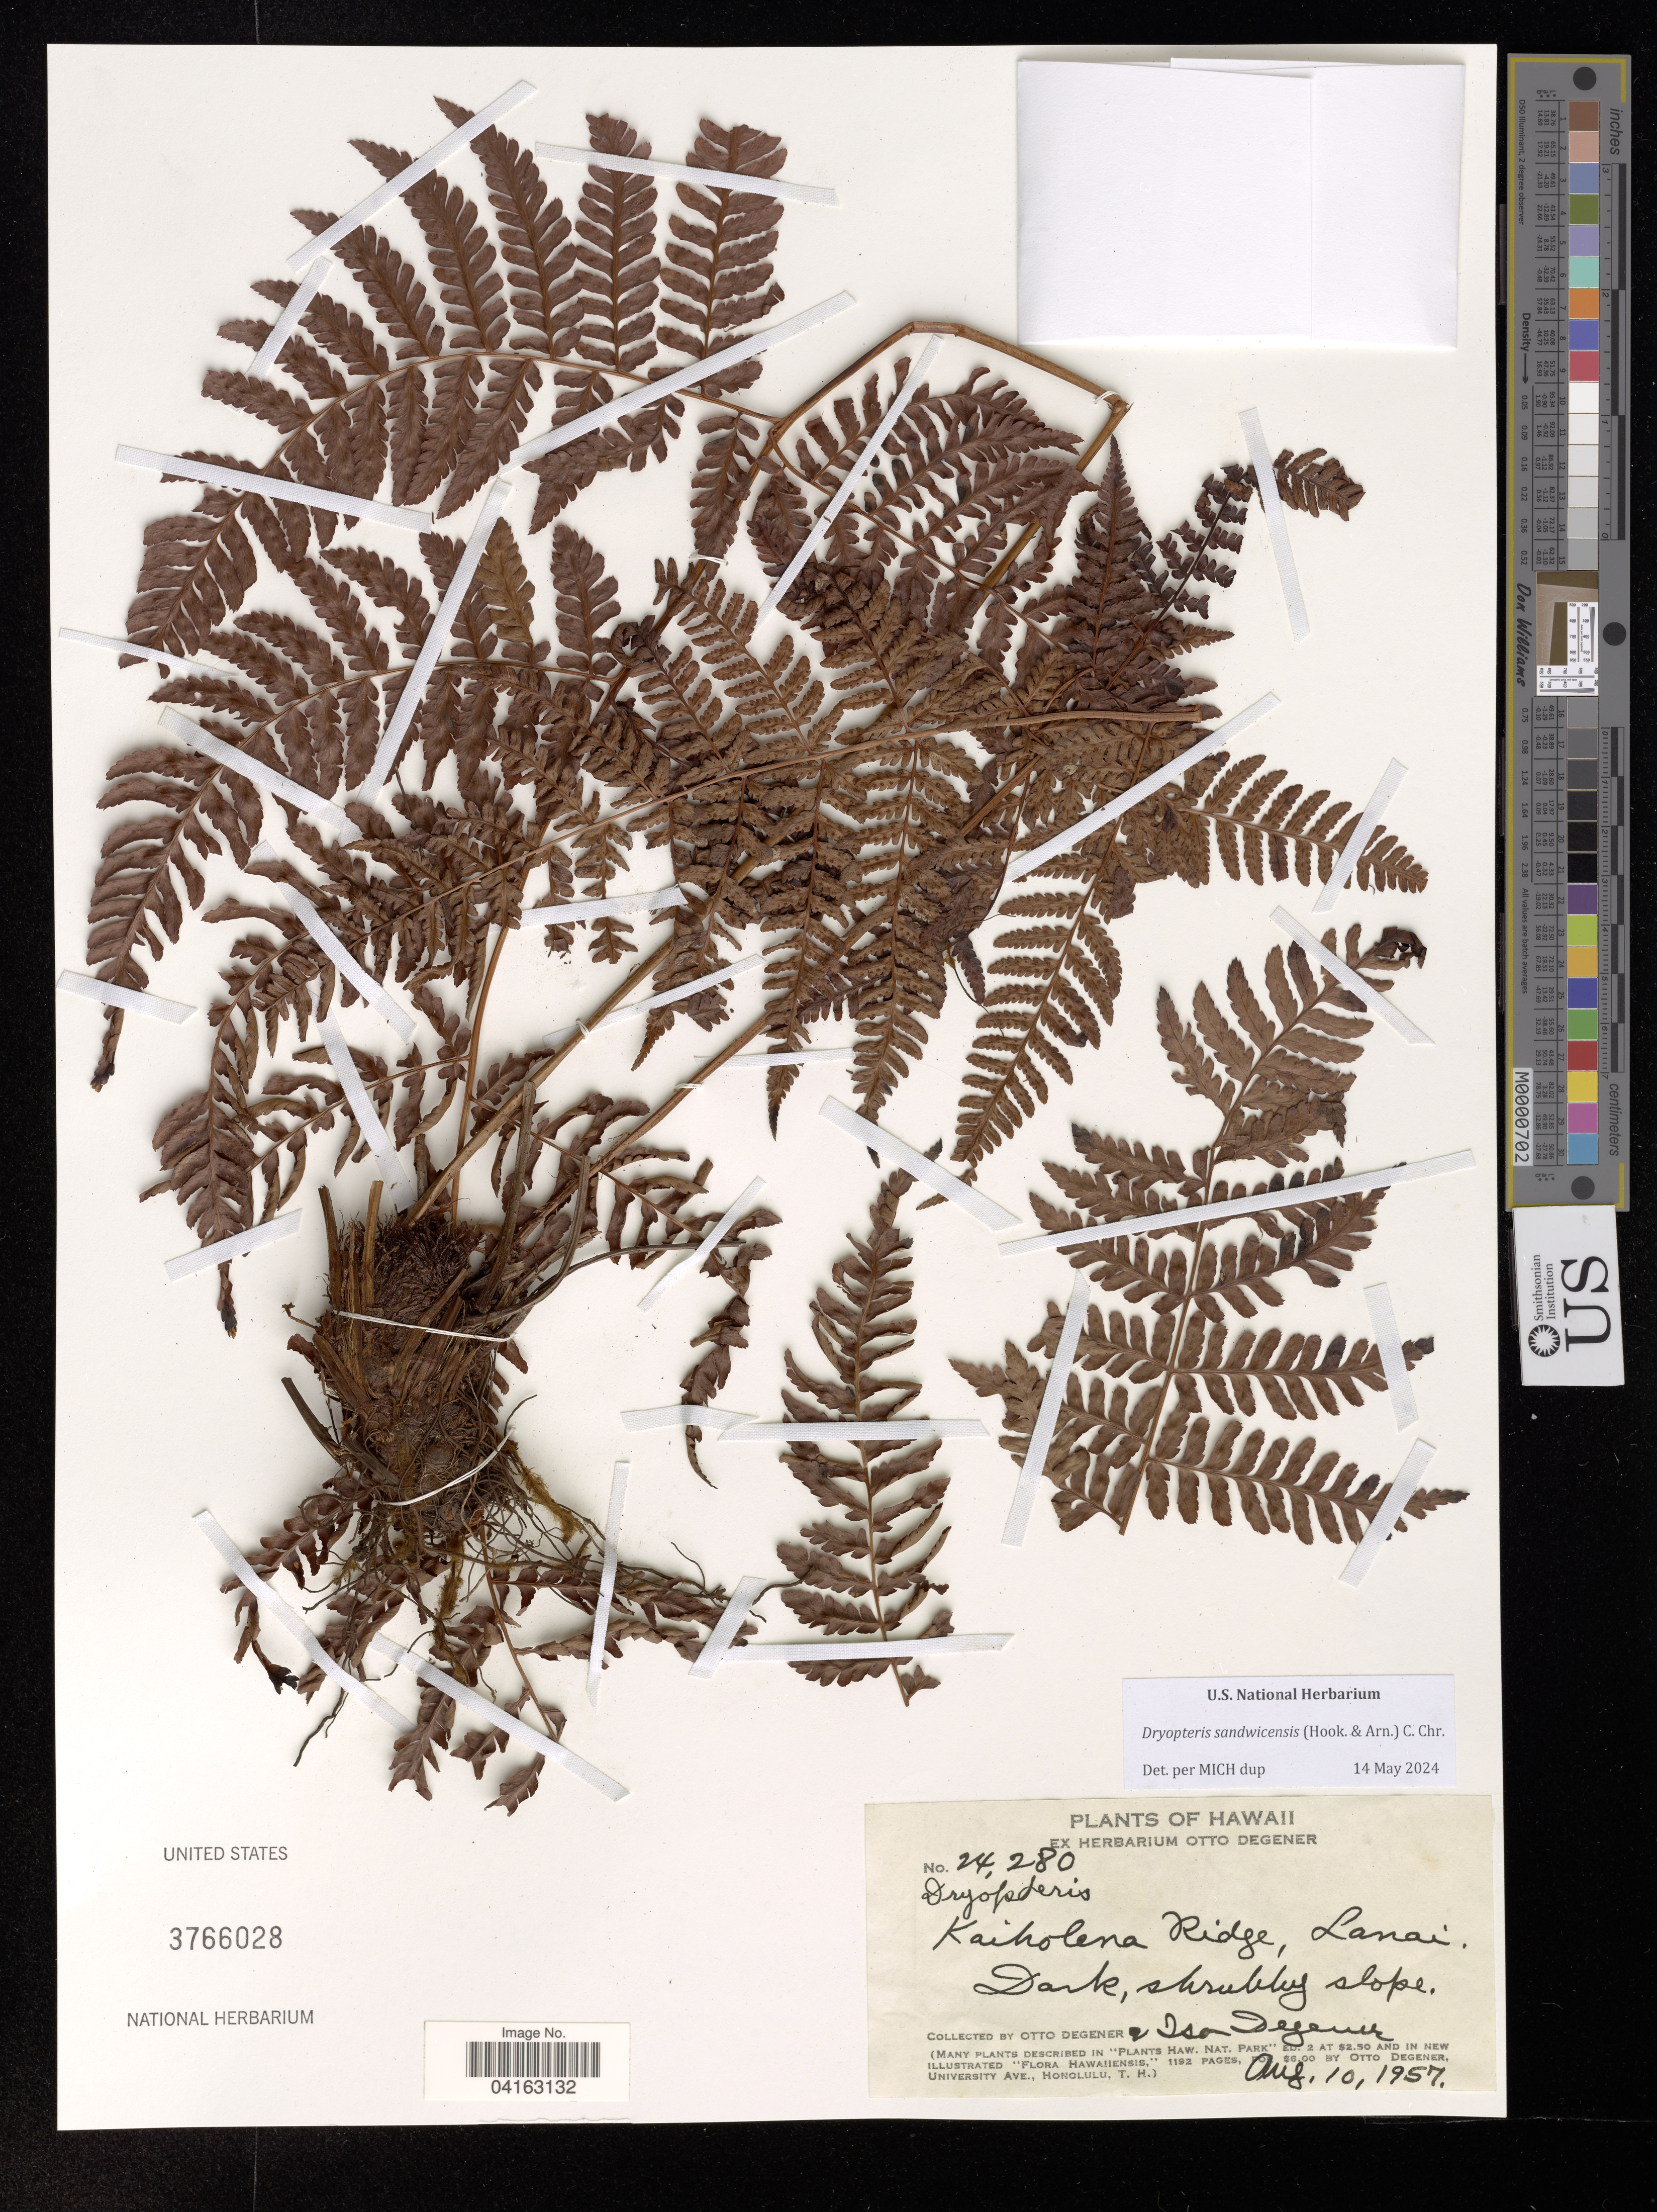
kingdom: Plantae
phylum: Tracheophyta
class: Polypodiopsida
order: Polypodiales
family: Dryopteridaceae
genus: Dryopteris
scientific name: Dryopteris sandwicensis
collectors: O. Degener & I. Degener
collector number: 24,280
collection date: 1957-08-10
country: United States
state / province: Hawaii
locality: Kaiholena Ridge, Lanai.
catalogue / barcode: US 3766028